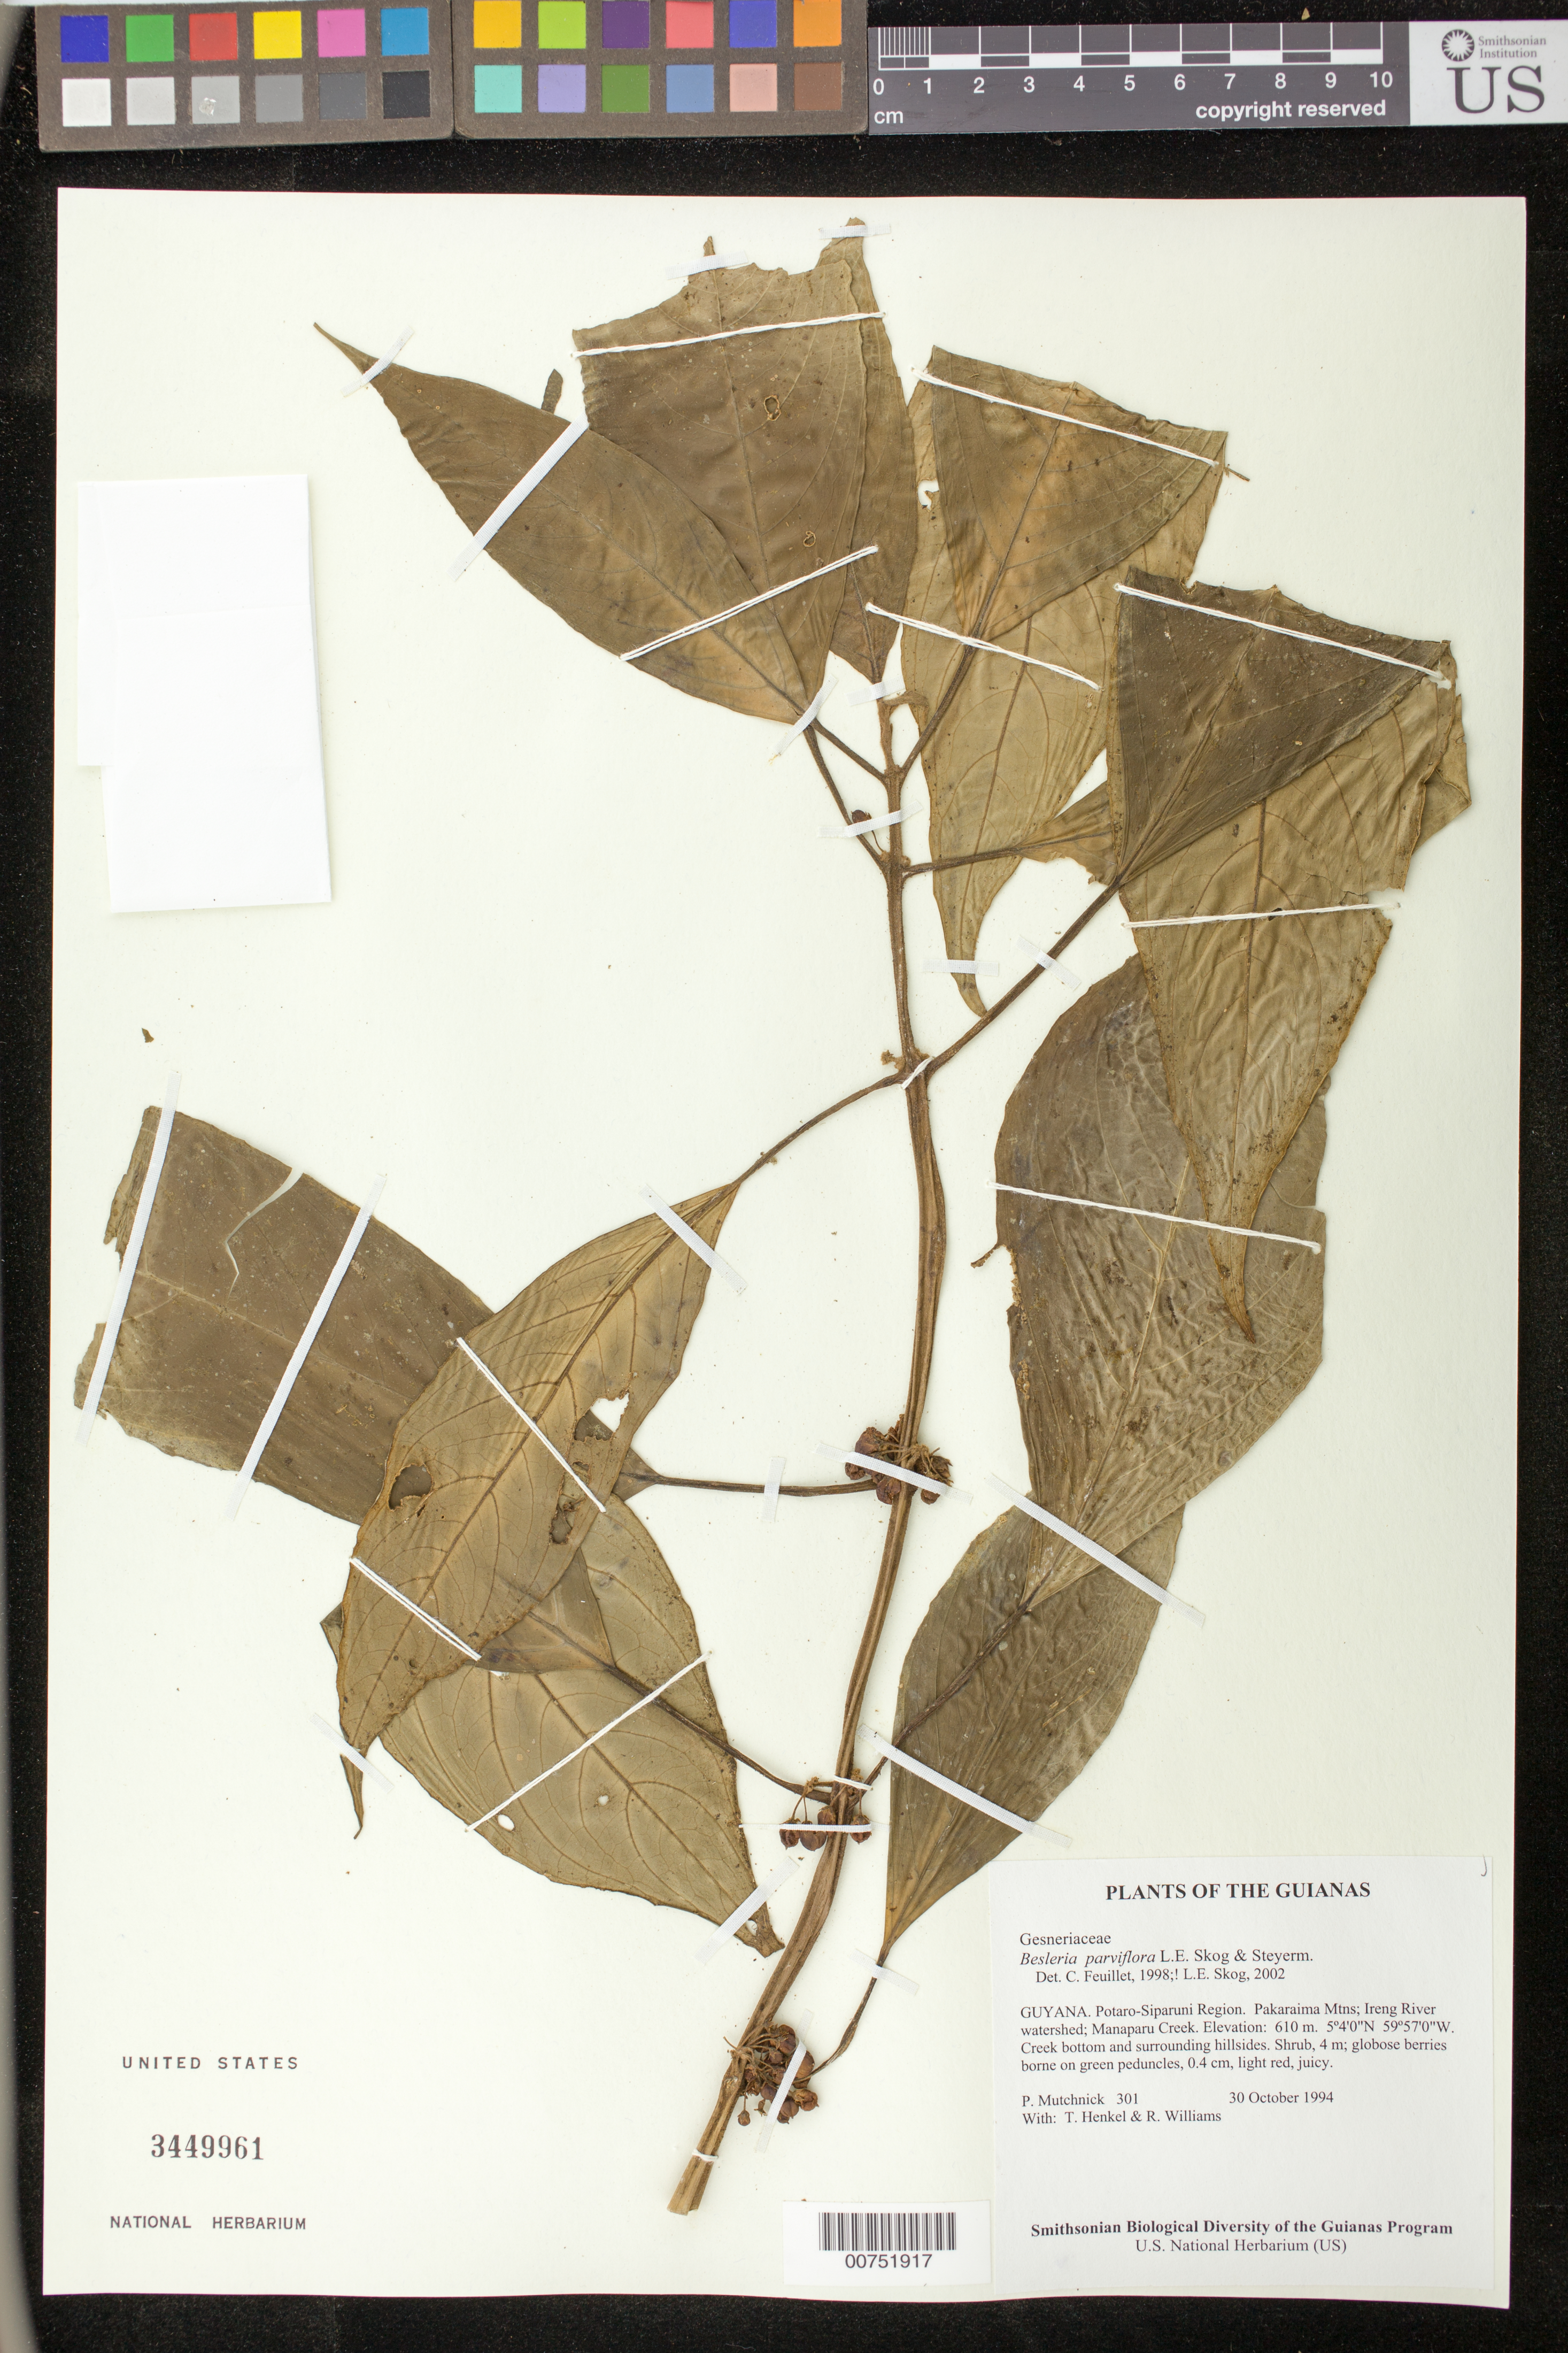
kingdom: Plantae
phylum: Tracheophyta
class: Magnoliopsida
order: Lamiales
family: Gesneriaceae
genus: Besleria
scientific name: Besleria parviflora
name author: L.E. Skog & Steyerm.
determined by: Skog, Laurence E.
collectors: P. Mutchnick, T. Henkel & R. Williams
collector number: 301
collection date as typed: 30 Oct 1994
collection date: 1994-10-30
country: Guyana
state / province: Potaro-Siparuni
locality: Pakaraima Mtns.; Ireng River watershed; Manaparu Creek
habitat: Creek bottom and surrounding hillsides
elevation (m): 610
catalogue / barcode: US 3449961